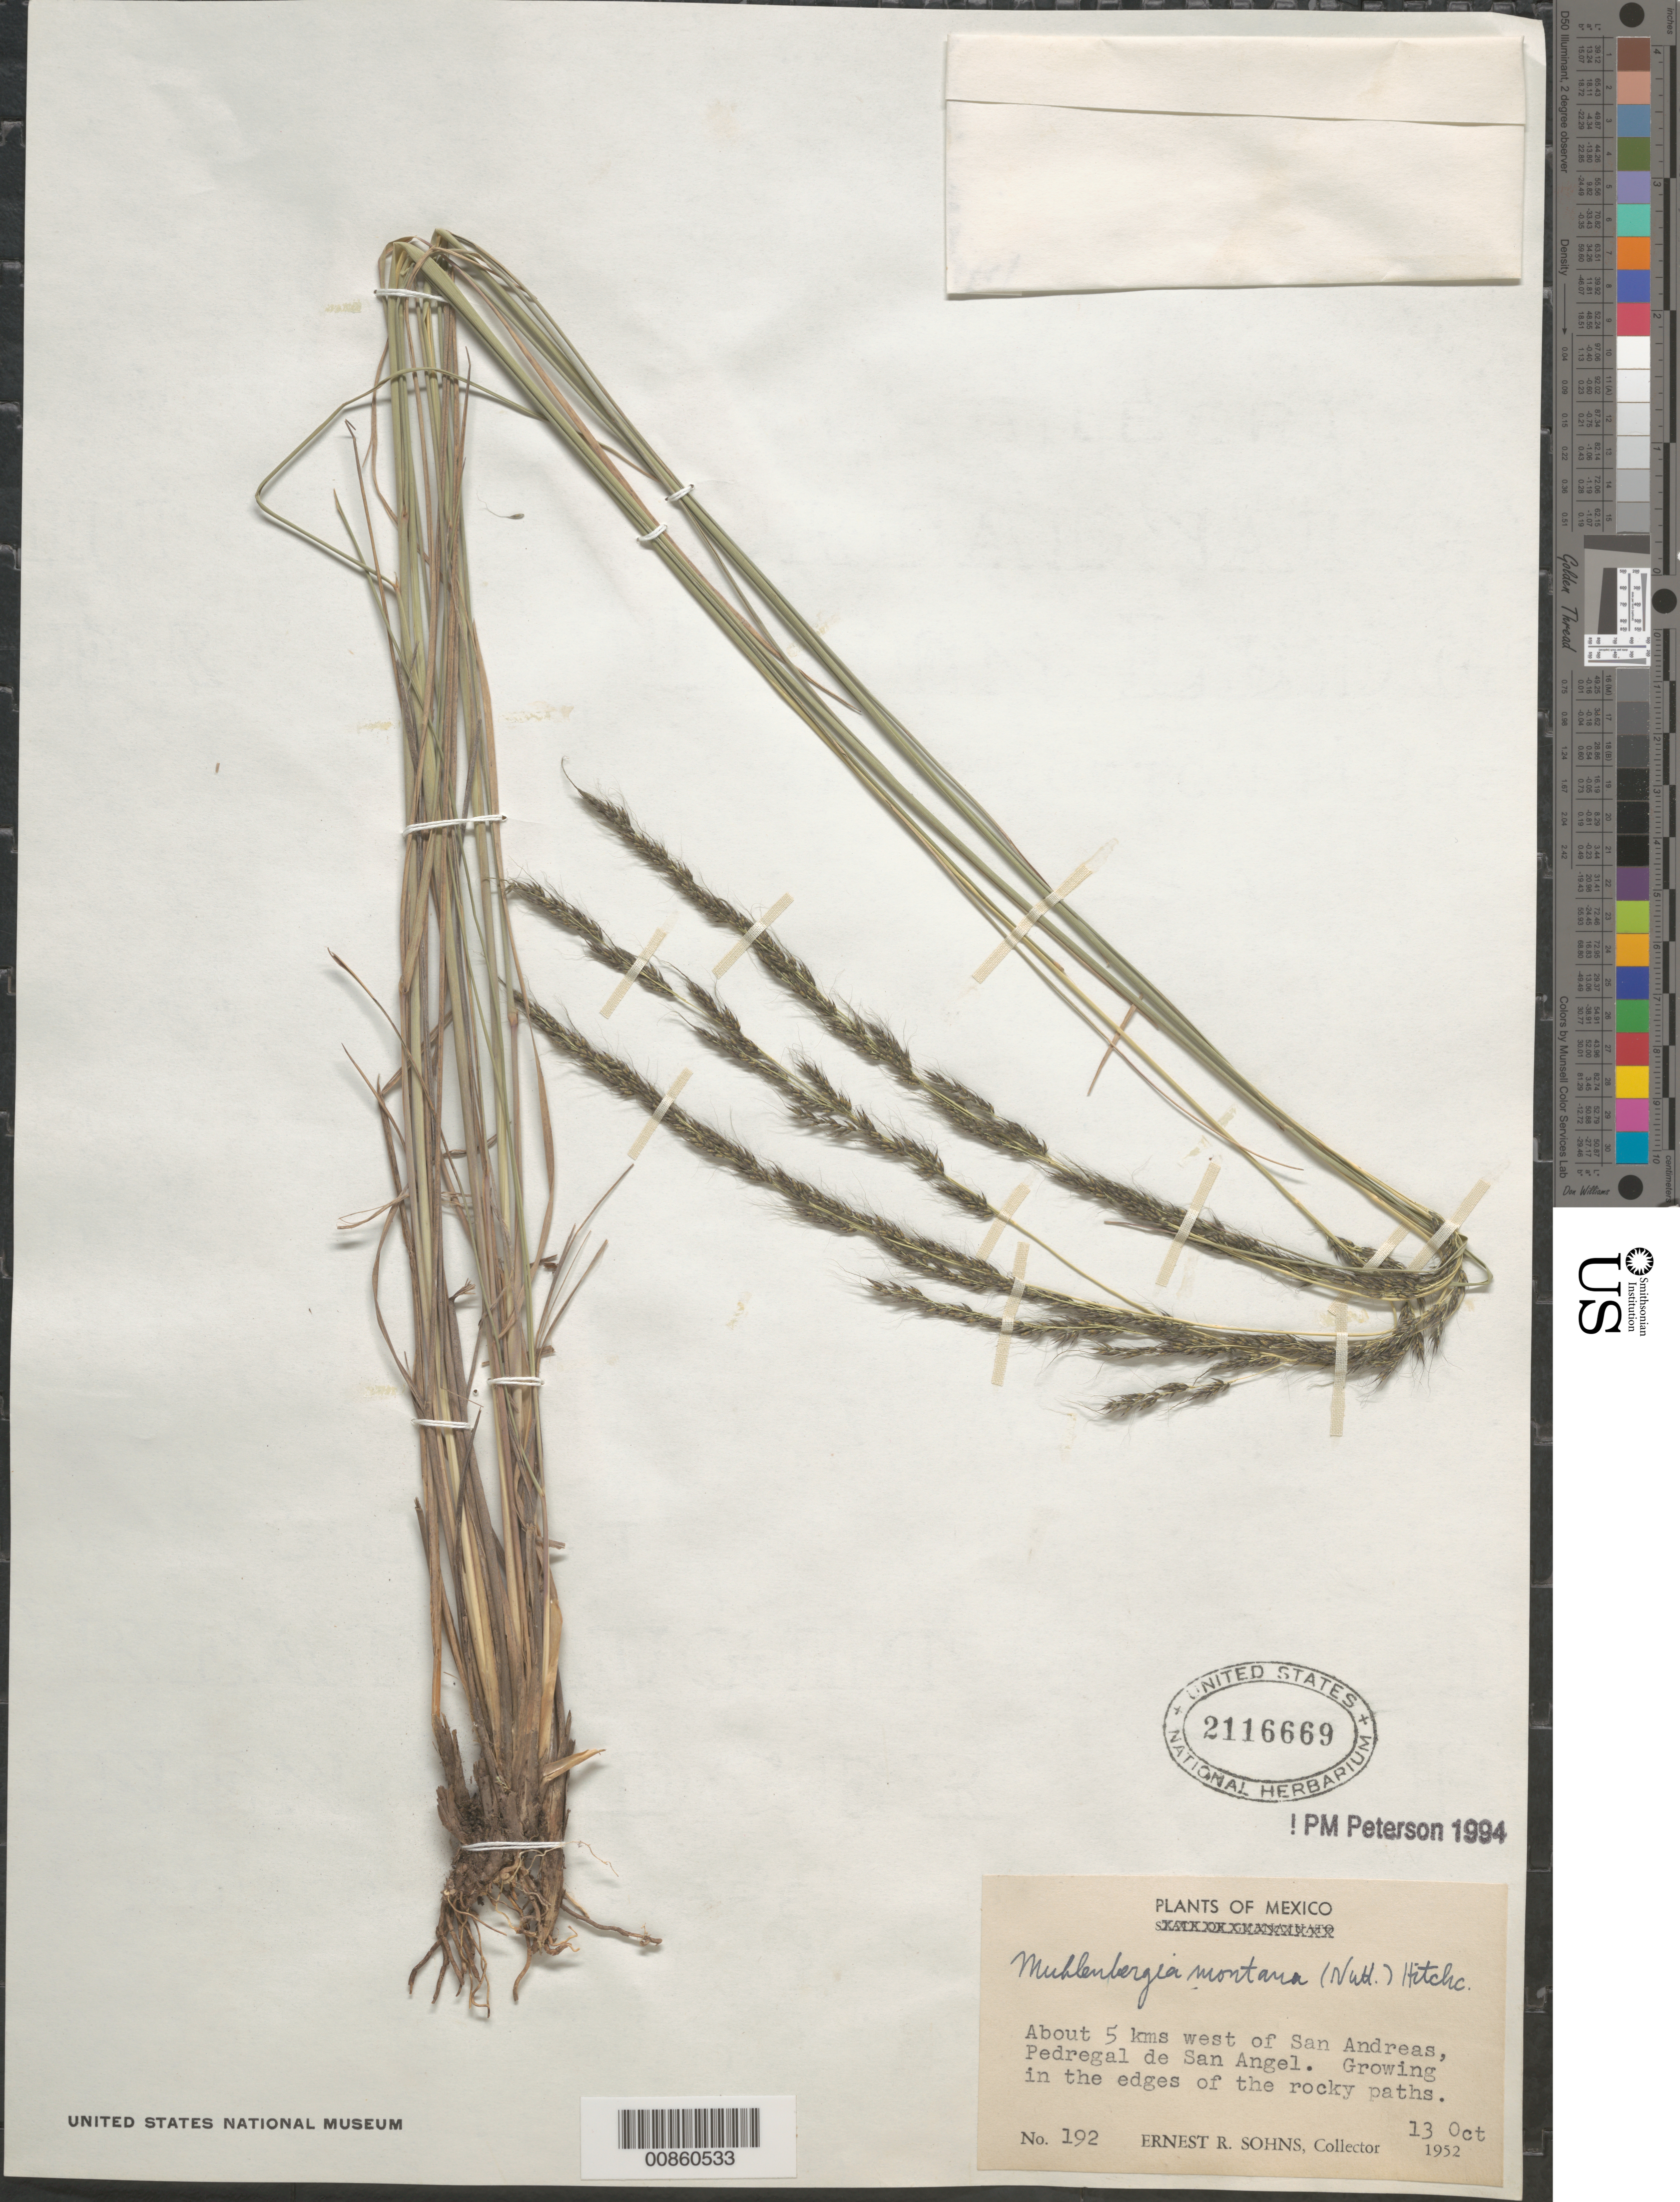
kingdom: Plantae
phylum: Tracheophyta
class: Liliopsida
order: Poales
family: Poaceae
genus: Muhlenbergia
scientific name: Muhlenbergia montana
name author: (Nutt.) Hitchc.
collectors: E. R. Sohns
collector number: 192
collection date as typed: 13 Oct 1952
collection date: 1952-10-13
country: Mexico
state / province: Distrito Federal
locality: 5 km W of San Andreas, Pedregal de San Angel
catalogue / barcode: US 2116669